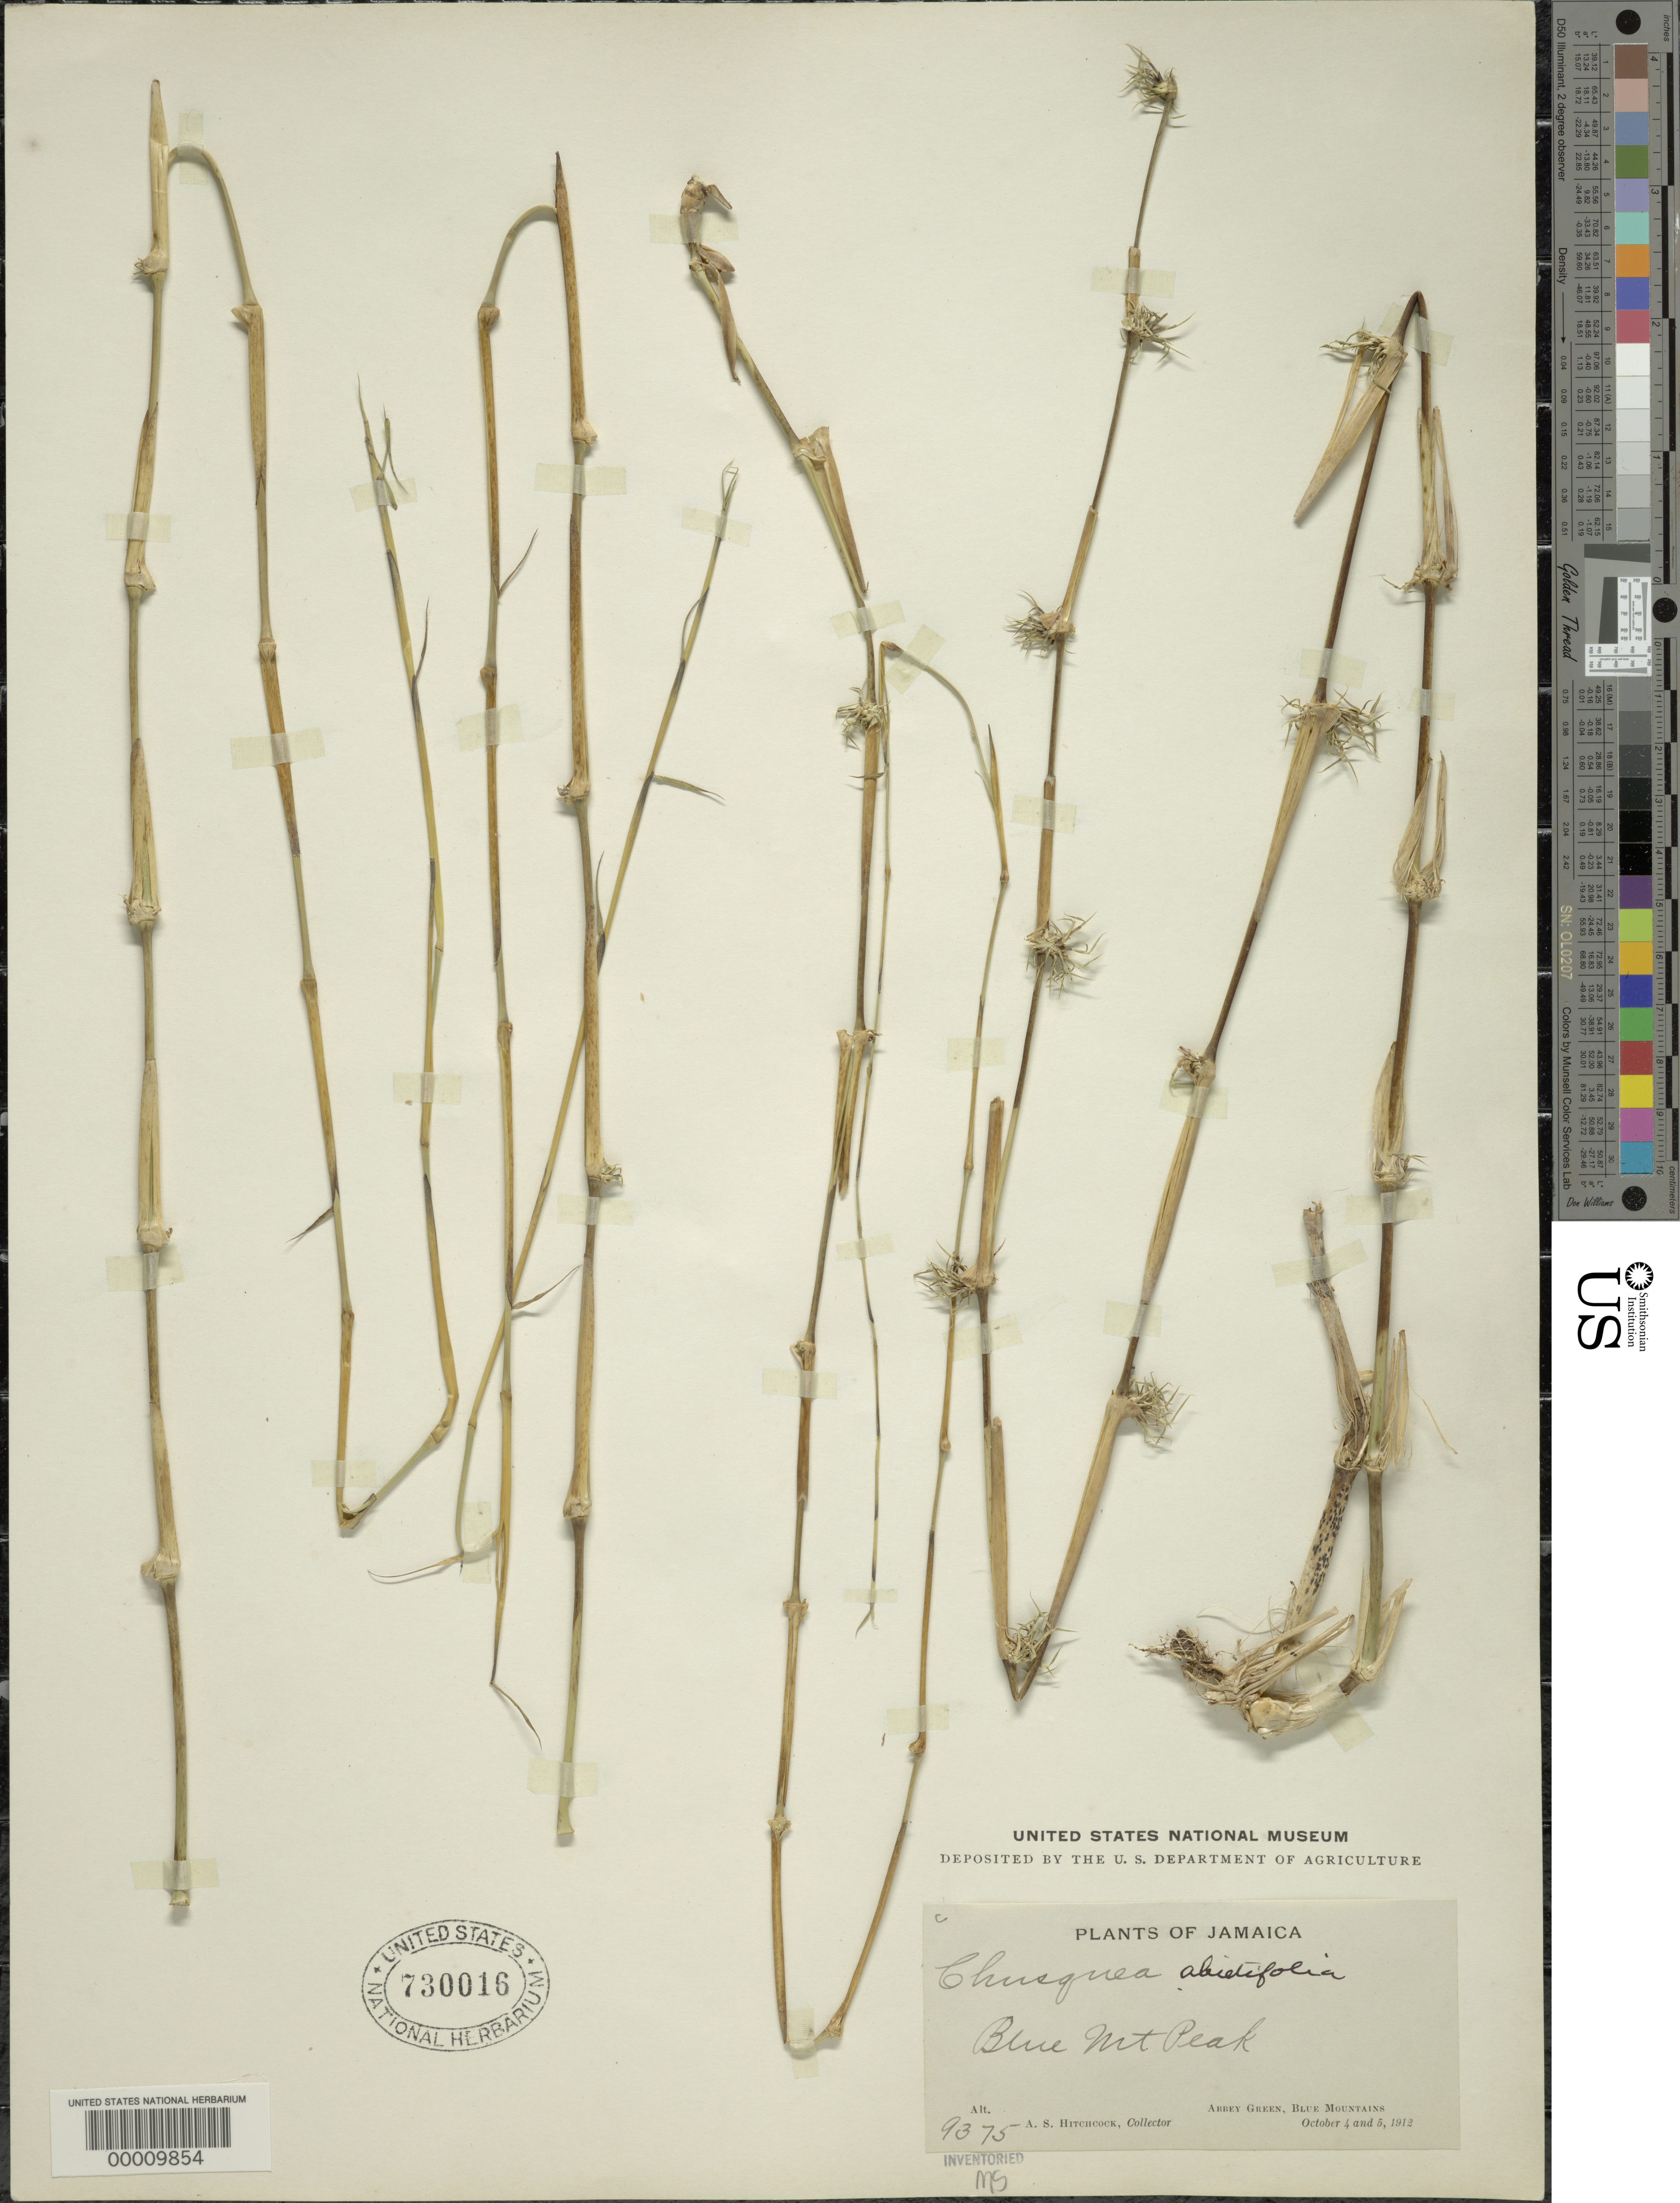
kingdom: Plantae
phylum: Tracheophyta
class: Liliopsida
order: Poales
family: Poaceae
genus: Chusquea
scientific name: Chusquea abietifolia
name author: Griseb.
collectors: A. S. Hitchcock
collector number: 9375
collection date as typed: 04 Oct 1912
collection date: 1912-10-04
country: Jamaica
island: Greater Antilles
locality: Blue mt peak, abbey green, blue mountains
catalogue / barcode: US 730016